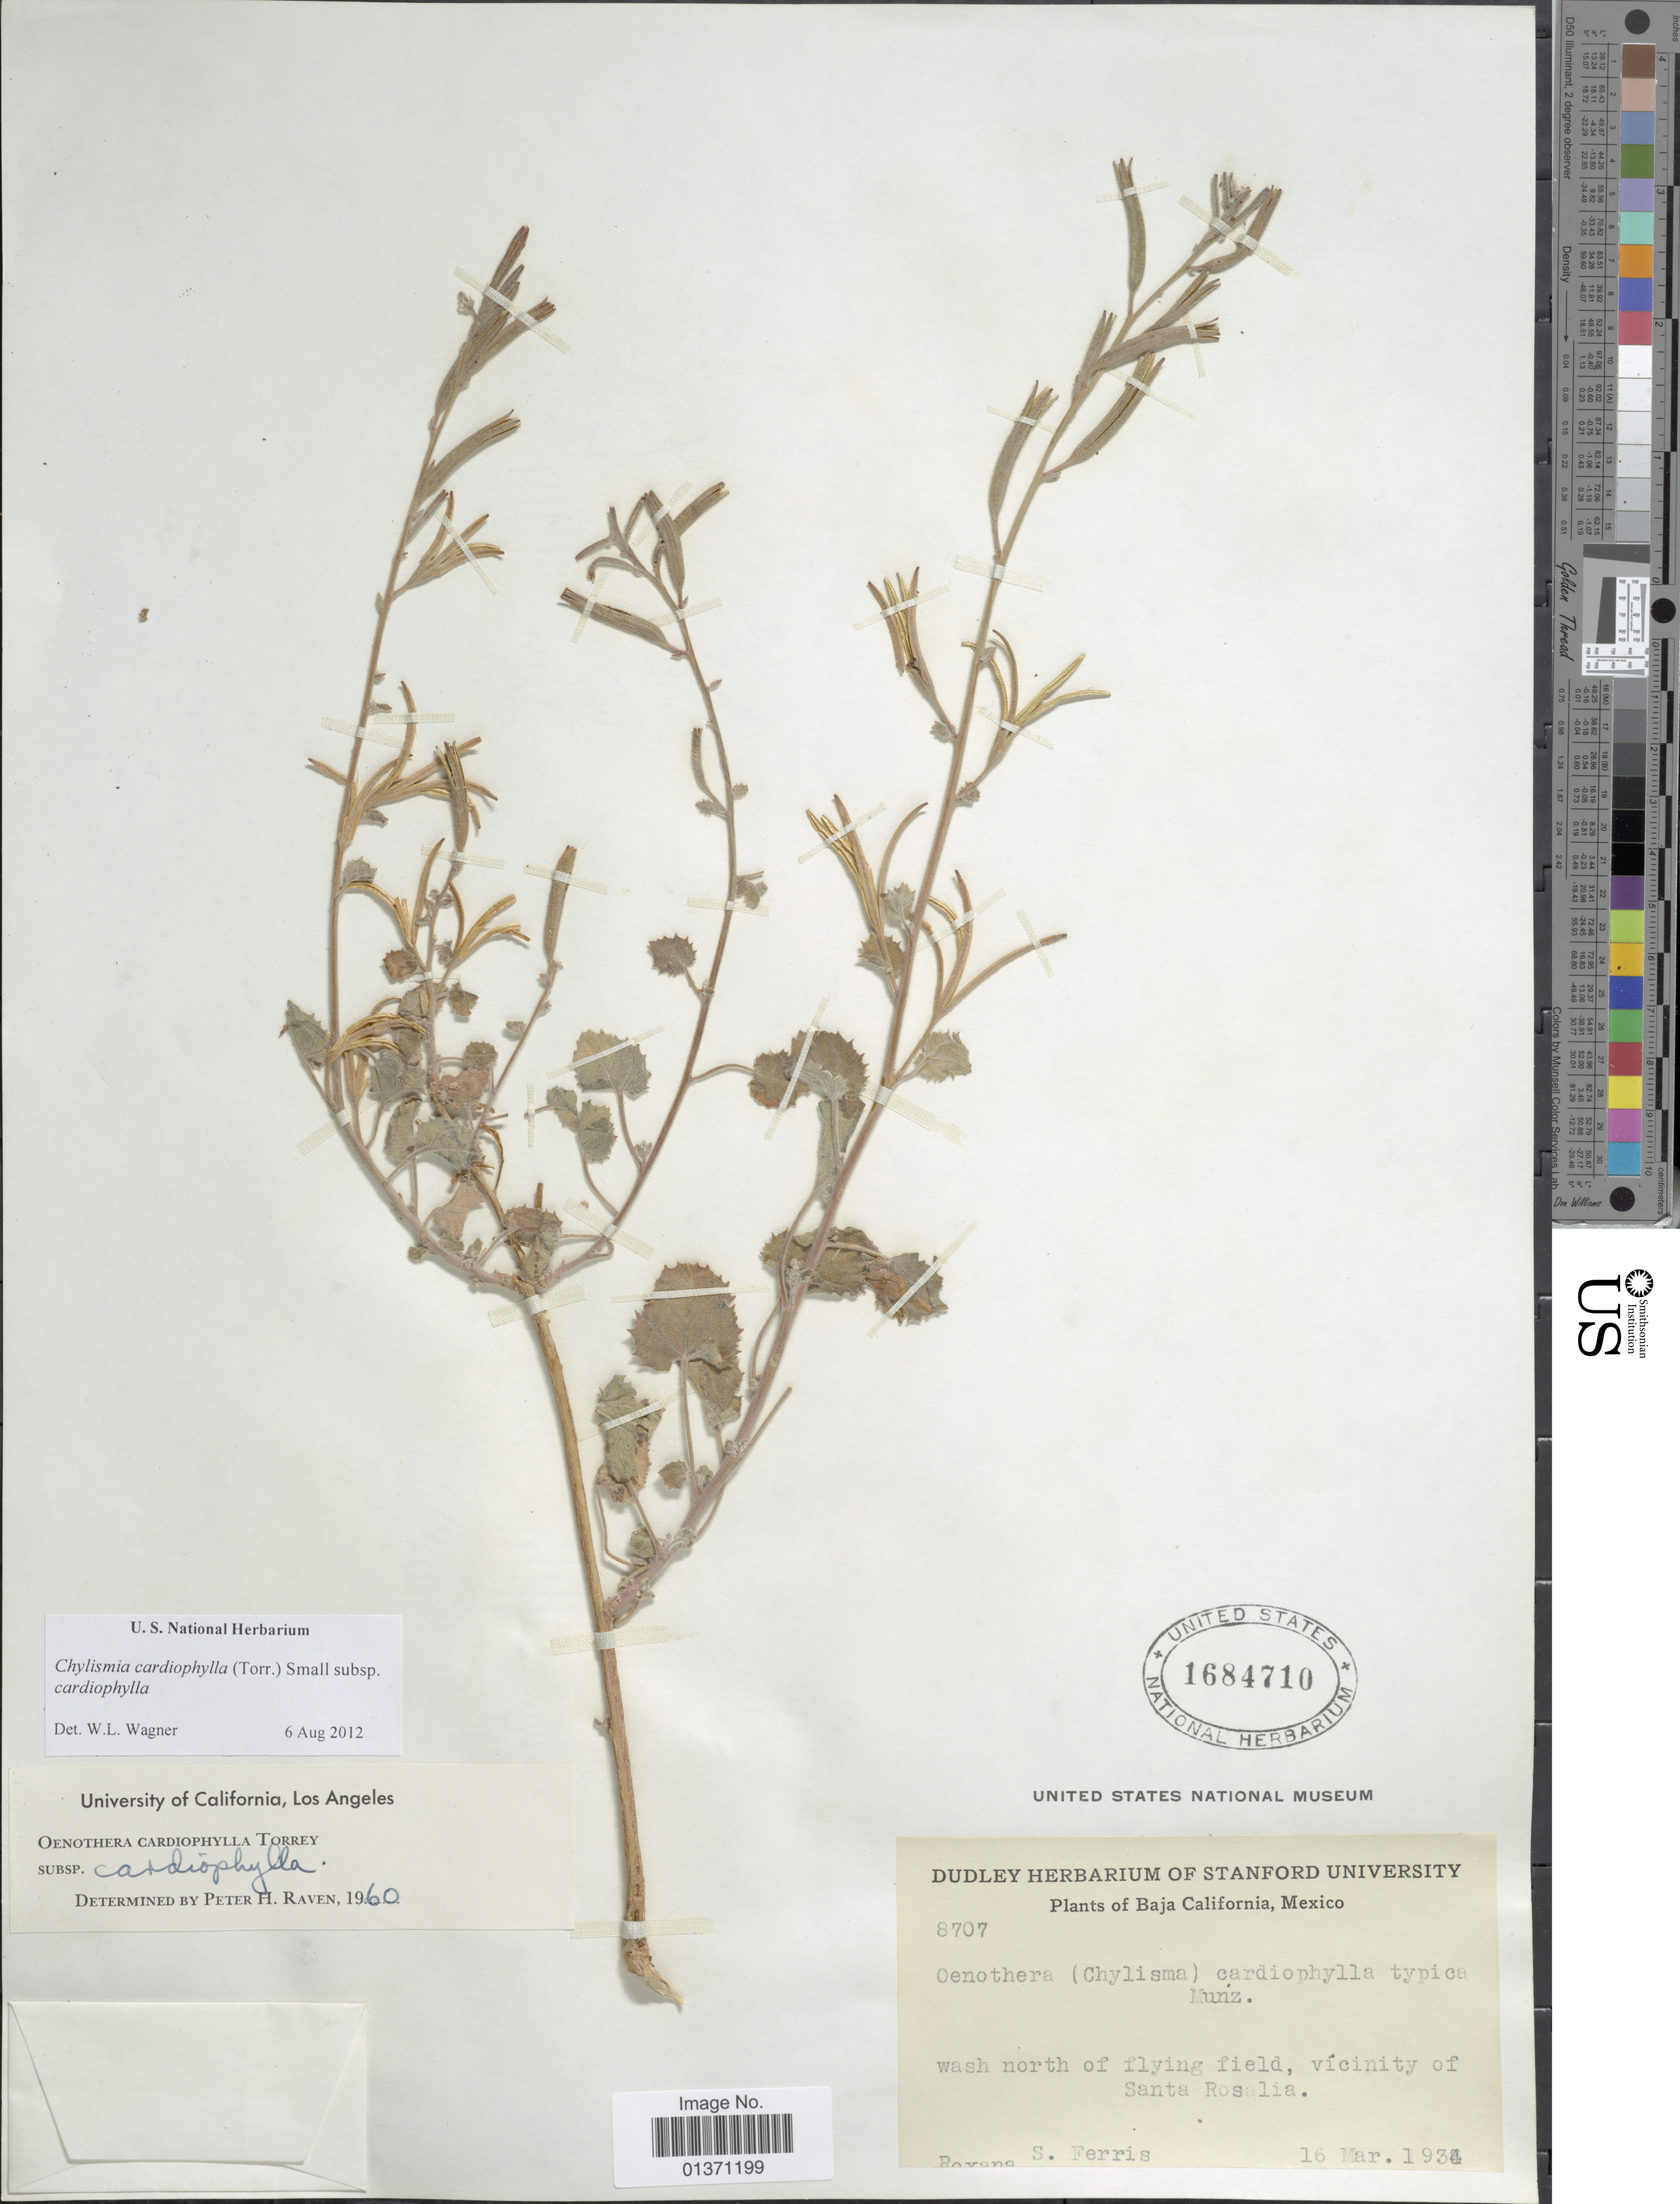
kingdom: Plantae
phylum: Tracheophyta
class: Magnoliopsida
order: Myrtales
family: Onagraceae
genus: Chylismia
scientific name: Chylismia cardiophylla subsp. cardiophylla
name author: (Torr.) Small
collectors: R. S. Ferris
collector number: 8707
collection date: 1934-03-16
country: Mexico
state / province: Baja California Sur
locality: Wash north of flying field, vicinity of Santa Rosalia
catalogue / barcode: US 1684710